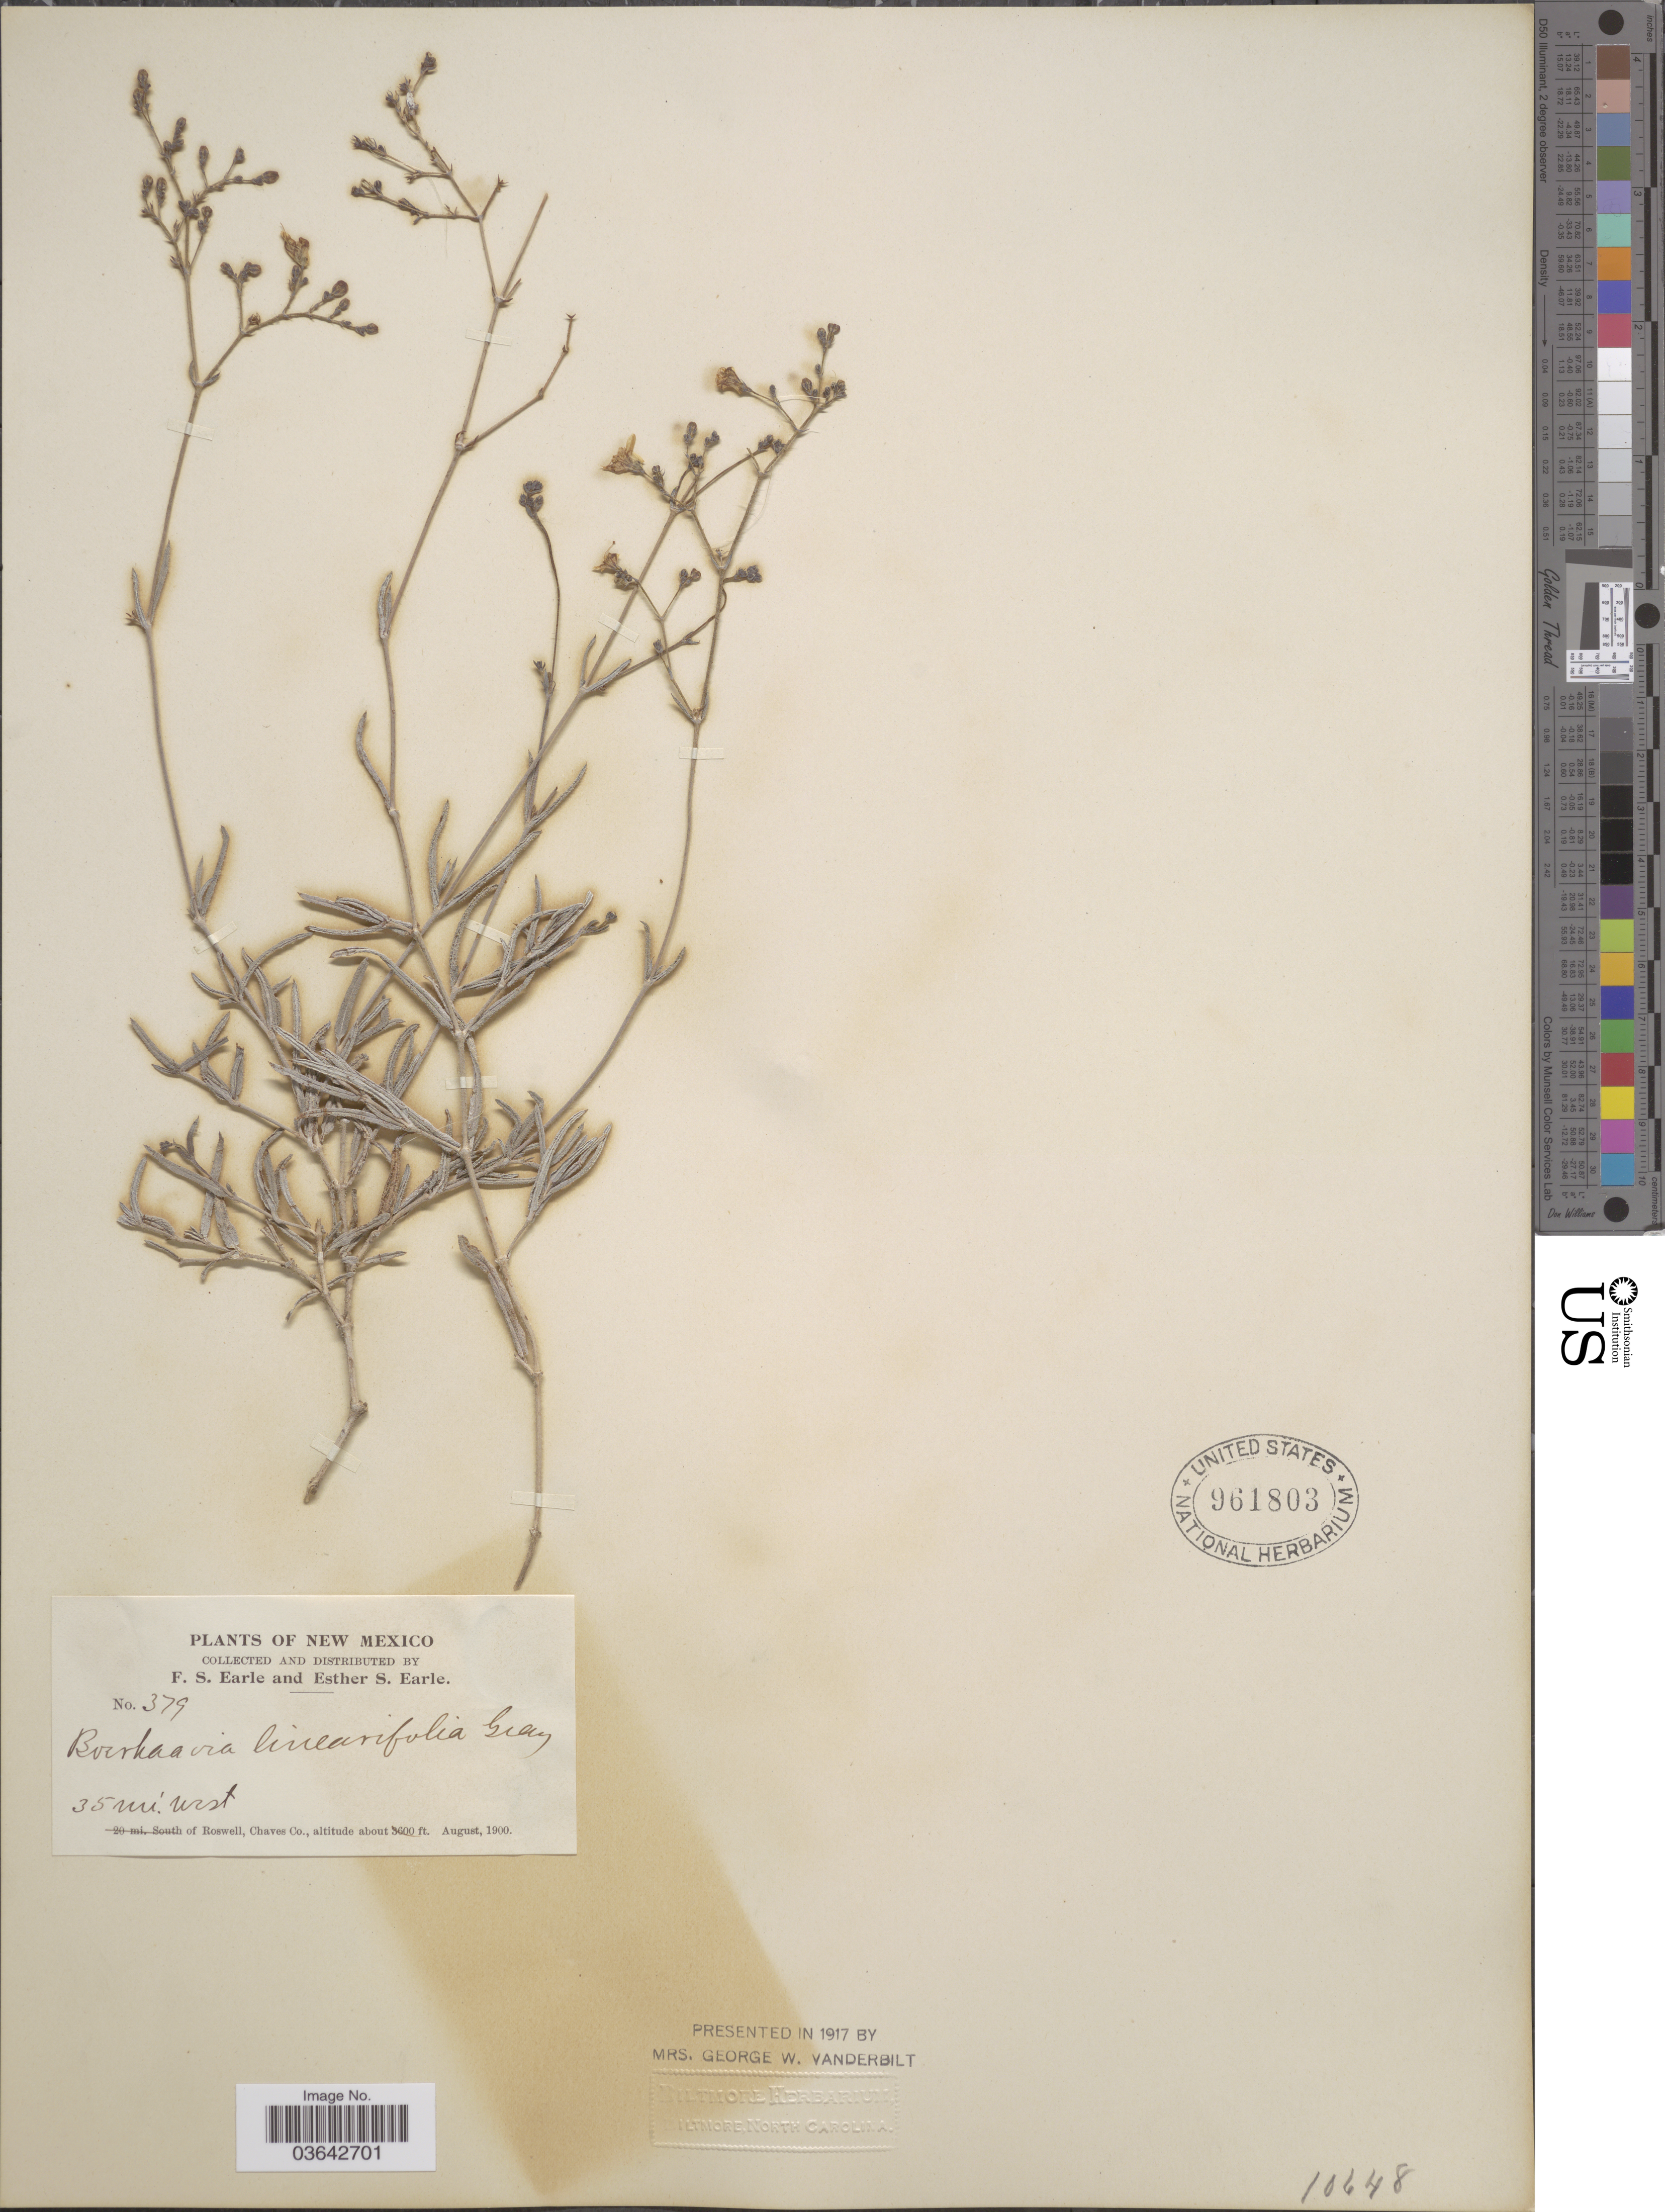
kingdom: Plantae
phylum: Tracheophyta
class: Magnoliopsida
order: Caryophyllales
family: Nyctaginaceae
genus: Boerhavia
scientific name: Boerhavia linearifolia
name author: A. Gray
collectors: F. S. Earle & E. S. Earle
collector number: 379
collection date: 1900-08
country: United States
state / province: New Mexico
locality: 35 mi. west of Roswell, Chaves Co.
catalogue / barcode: US 961803